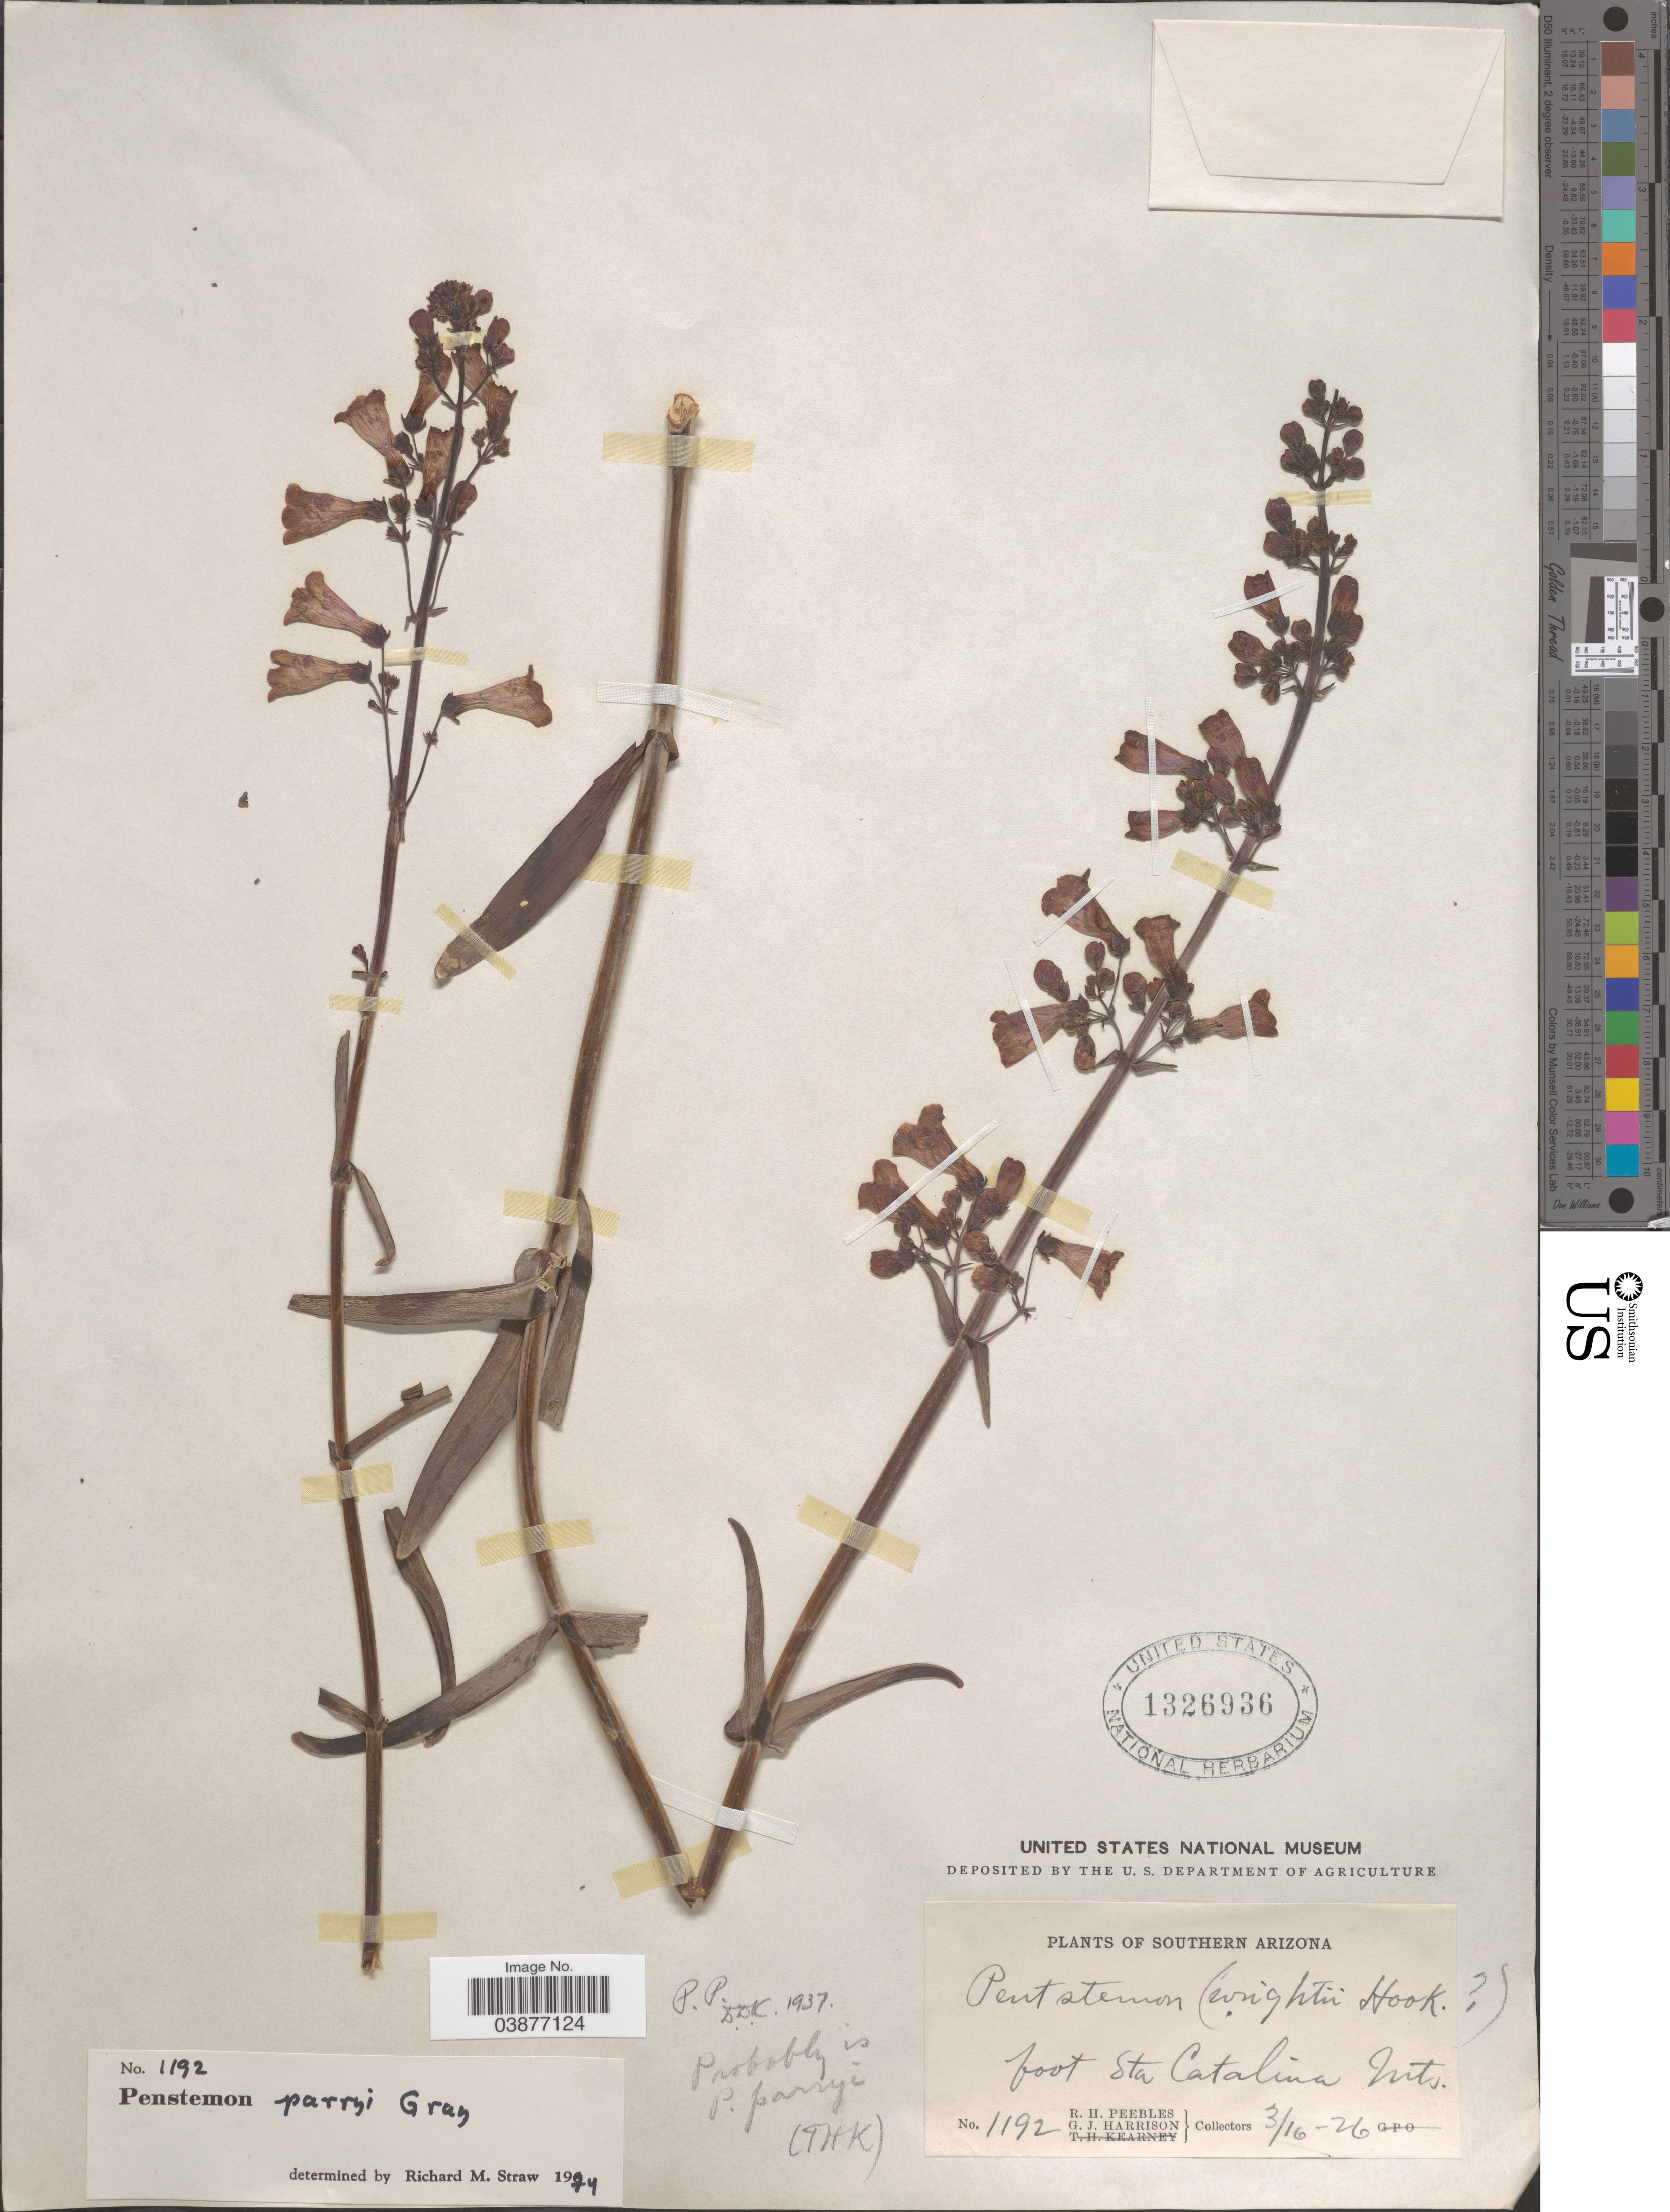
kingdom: Plantae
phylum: Tracheophyta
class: Magnoliopsida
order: Lamiales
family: Plantaginaceae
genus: Penstemon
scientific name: Penstemon parryi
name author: A. Gray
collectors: R. H. Peebles & G. J. Harrison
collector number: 1192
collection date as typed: Transcribed d/m/y: 16/3/26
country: United States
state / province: Arizona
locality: Southern Arizona. Foot Sta Catalina Mts.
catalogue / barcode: US 1326936